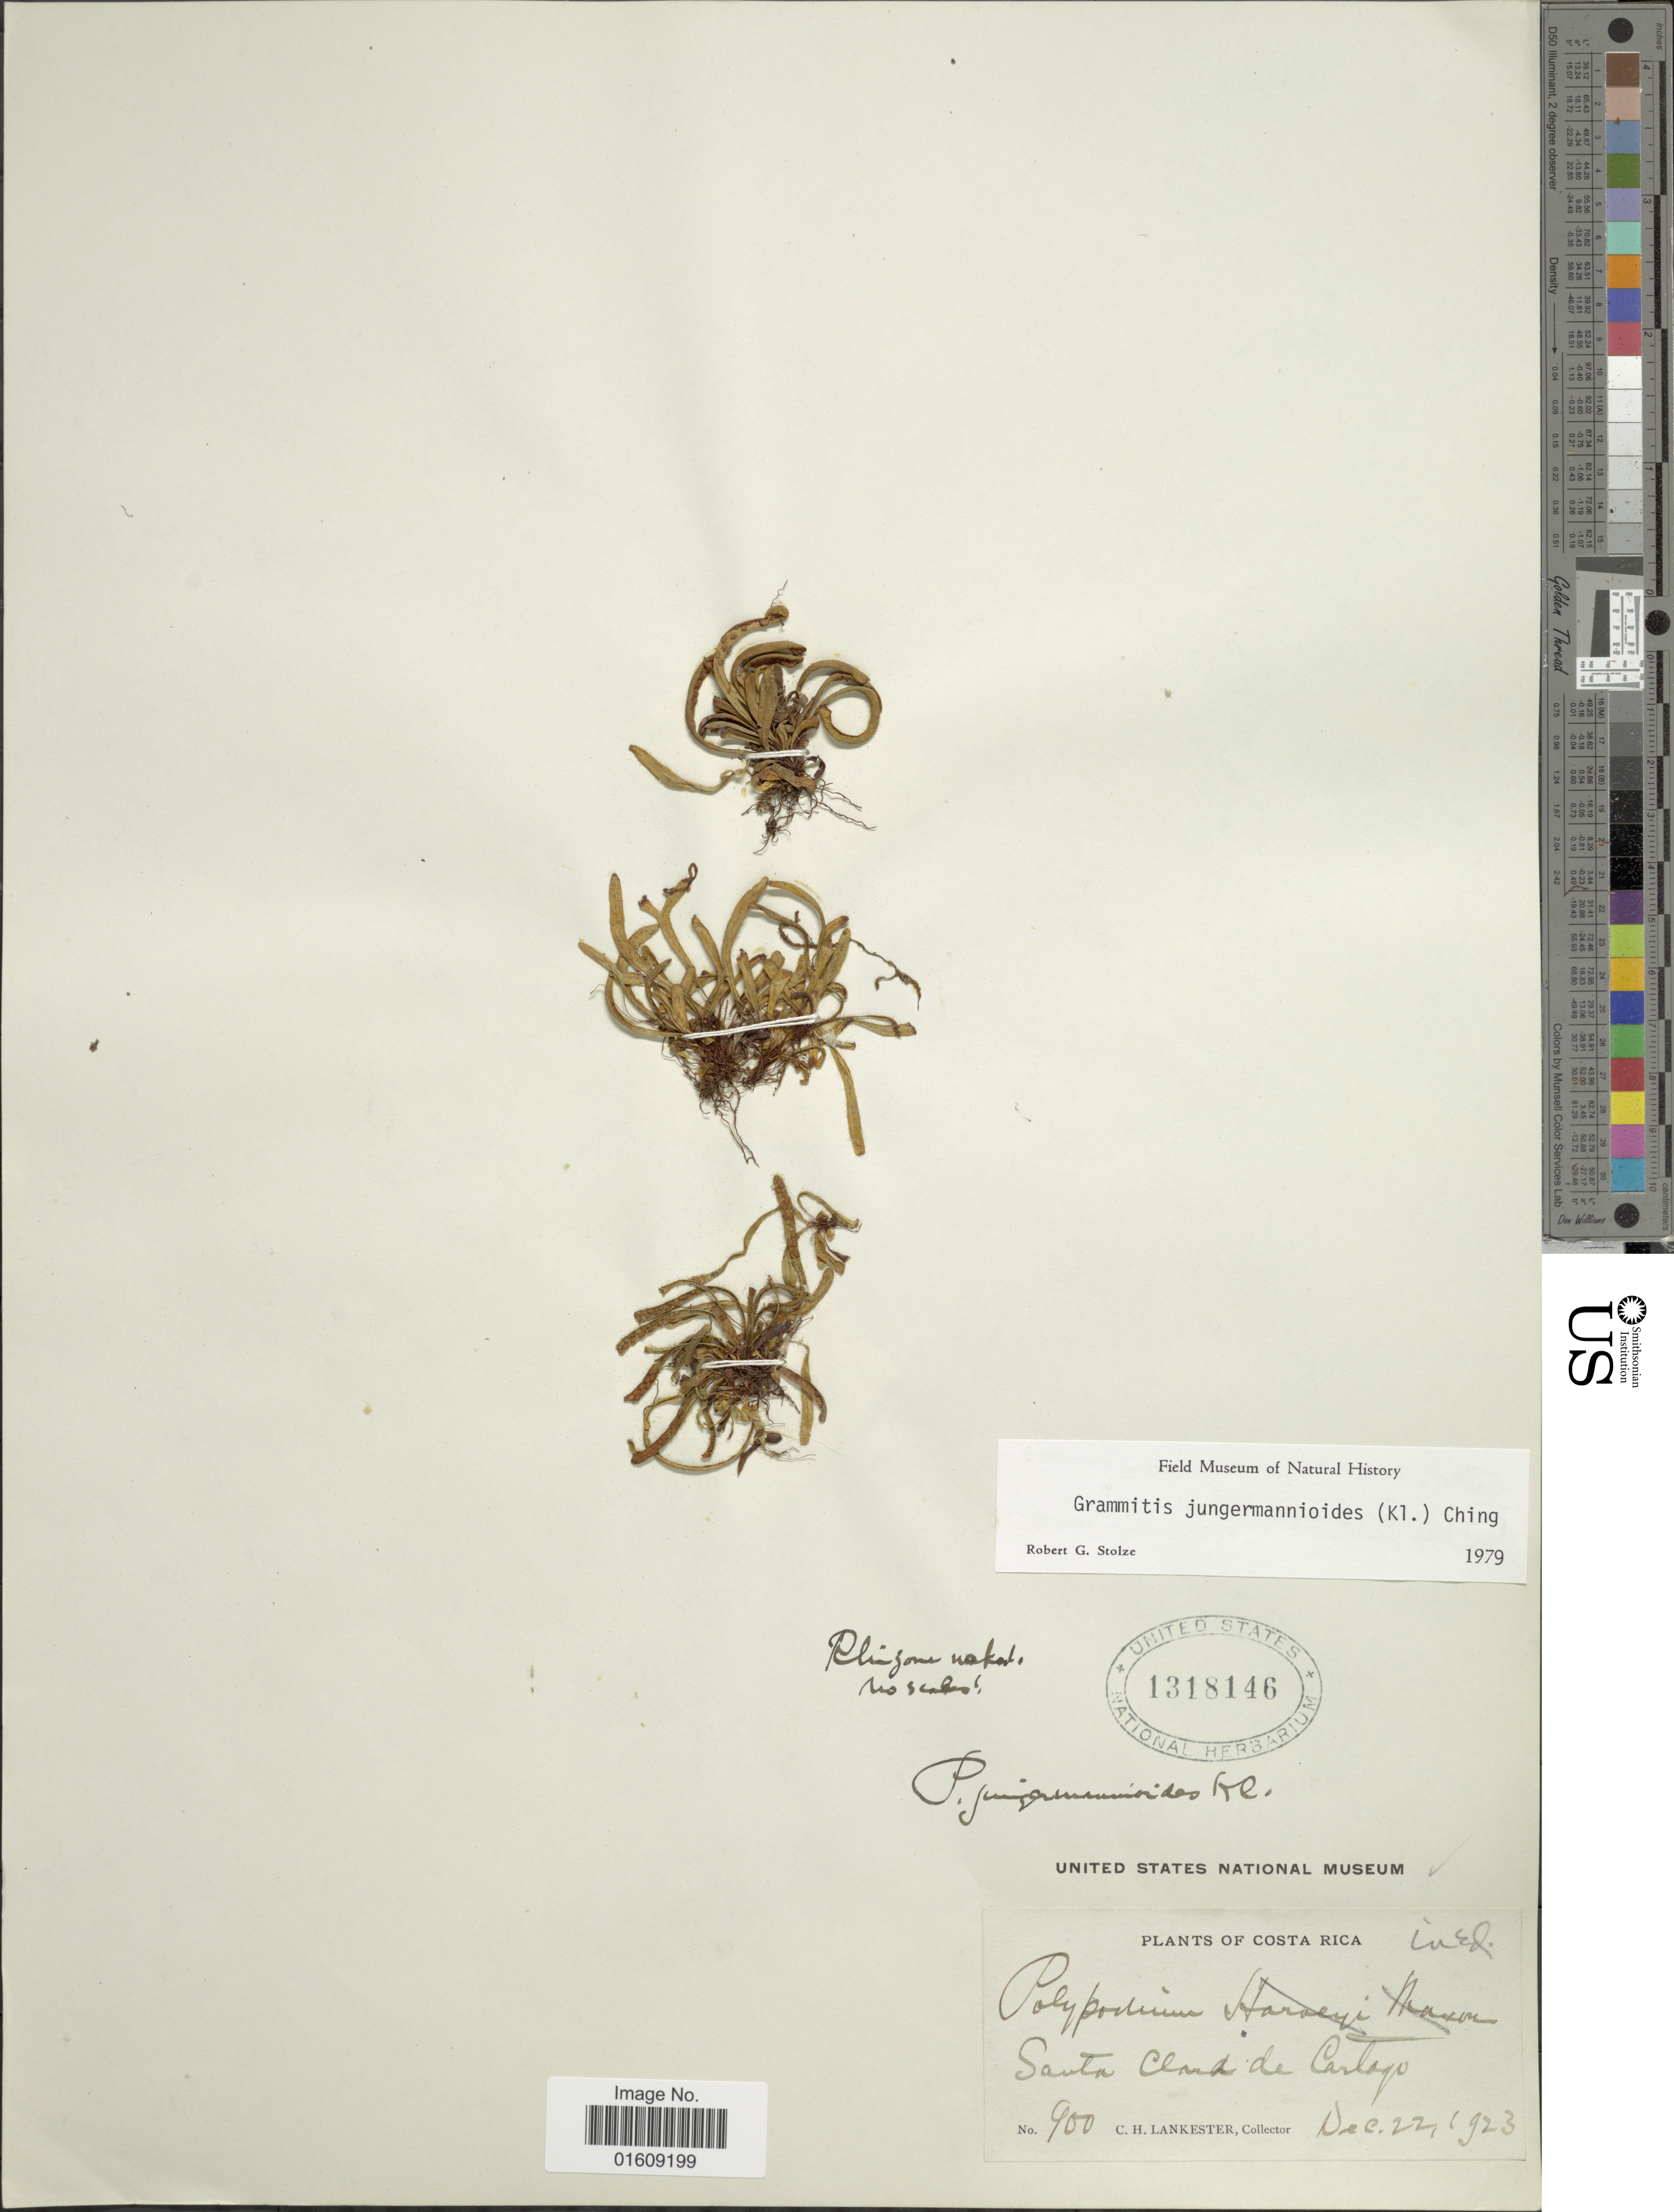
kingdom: Plantae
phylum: Tracheophyta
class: Polypodiopsida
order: Polypodiales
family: Polypodiaceae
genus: Ceradenia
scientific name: Ceradenia jungermannioides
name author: (Klotzsch) L.E. Bishop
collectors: C. H. Lankester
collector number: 900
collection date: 1923-12-22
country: Costa Rica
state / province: Cartago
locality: Costa Rica, Santa Clara de Cartago.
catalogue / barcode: US 1318146